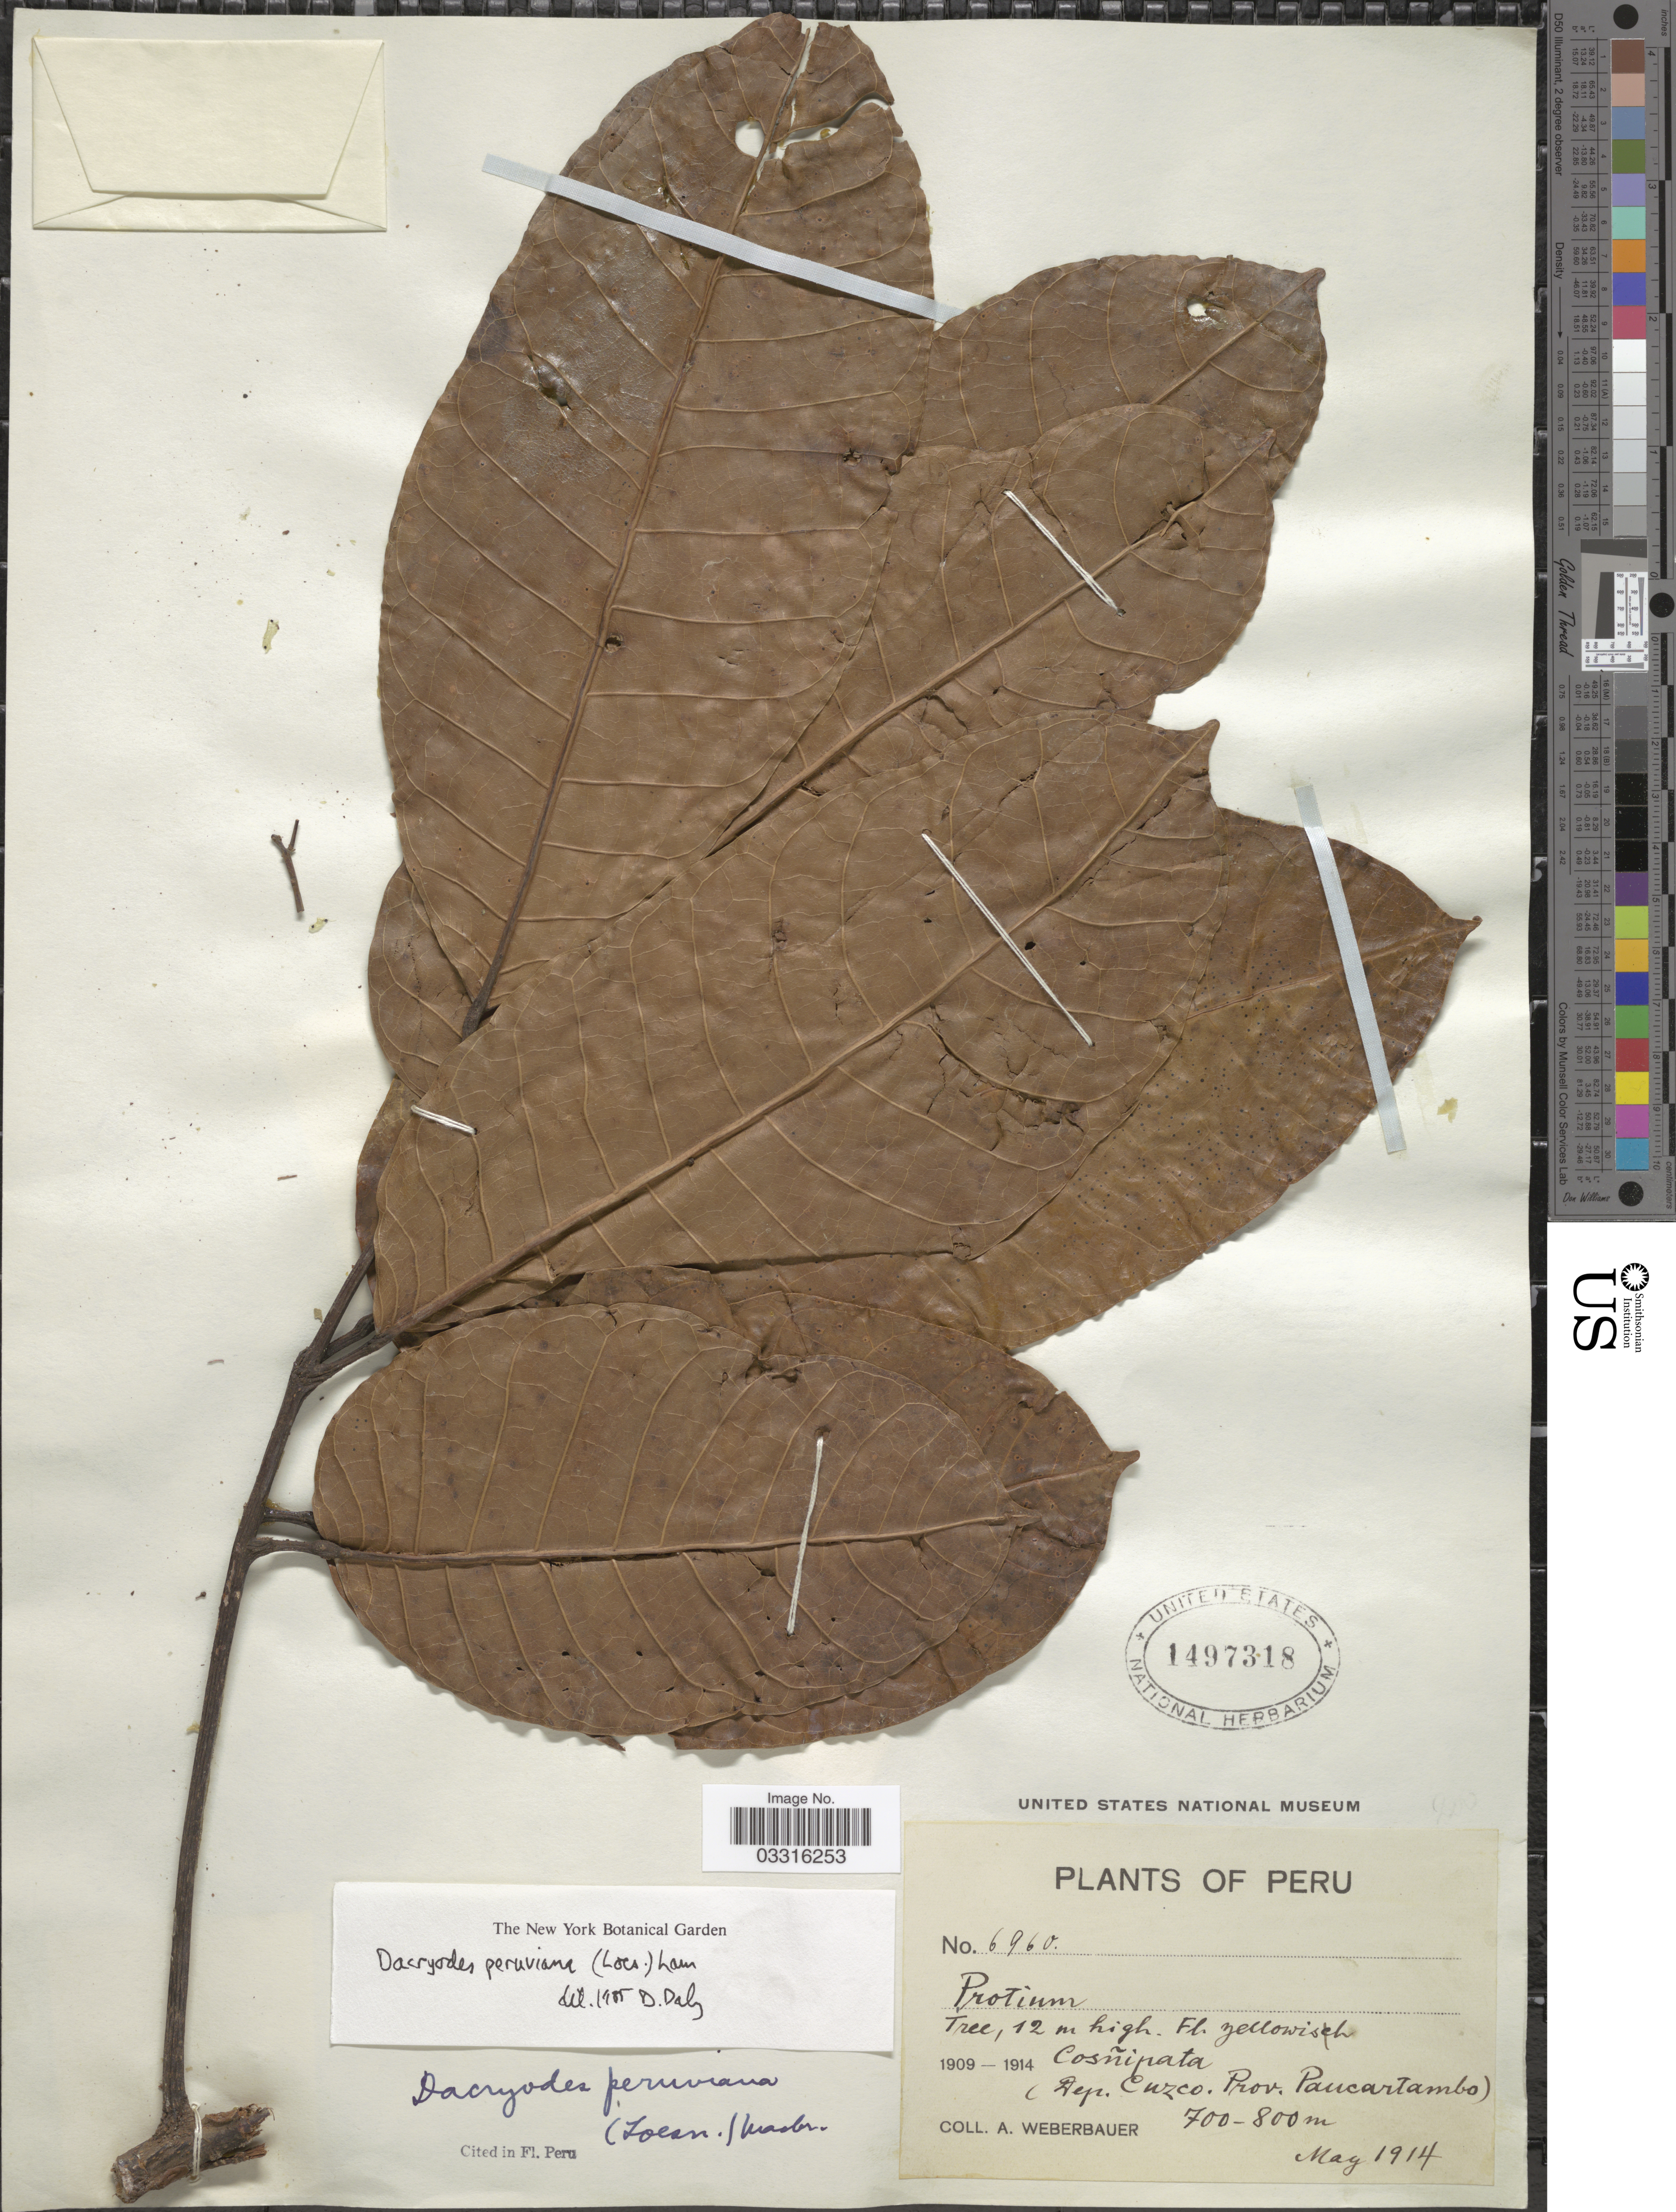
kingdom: Plantae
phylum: Tracheophyta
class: Magnoliopsida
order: Sapindales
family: Burseraceae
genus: Dacryodes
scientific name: Dacryodes peruviana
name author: (Loes.) H.J. Lam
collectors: A. Weberbauer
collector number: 6960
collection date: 1914-05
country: Peru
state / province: Cusco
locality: Cosñipata (Dep. Cuzco, Prov. Paucartambo).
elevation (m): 700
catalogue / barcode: US 1497318